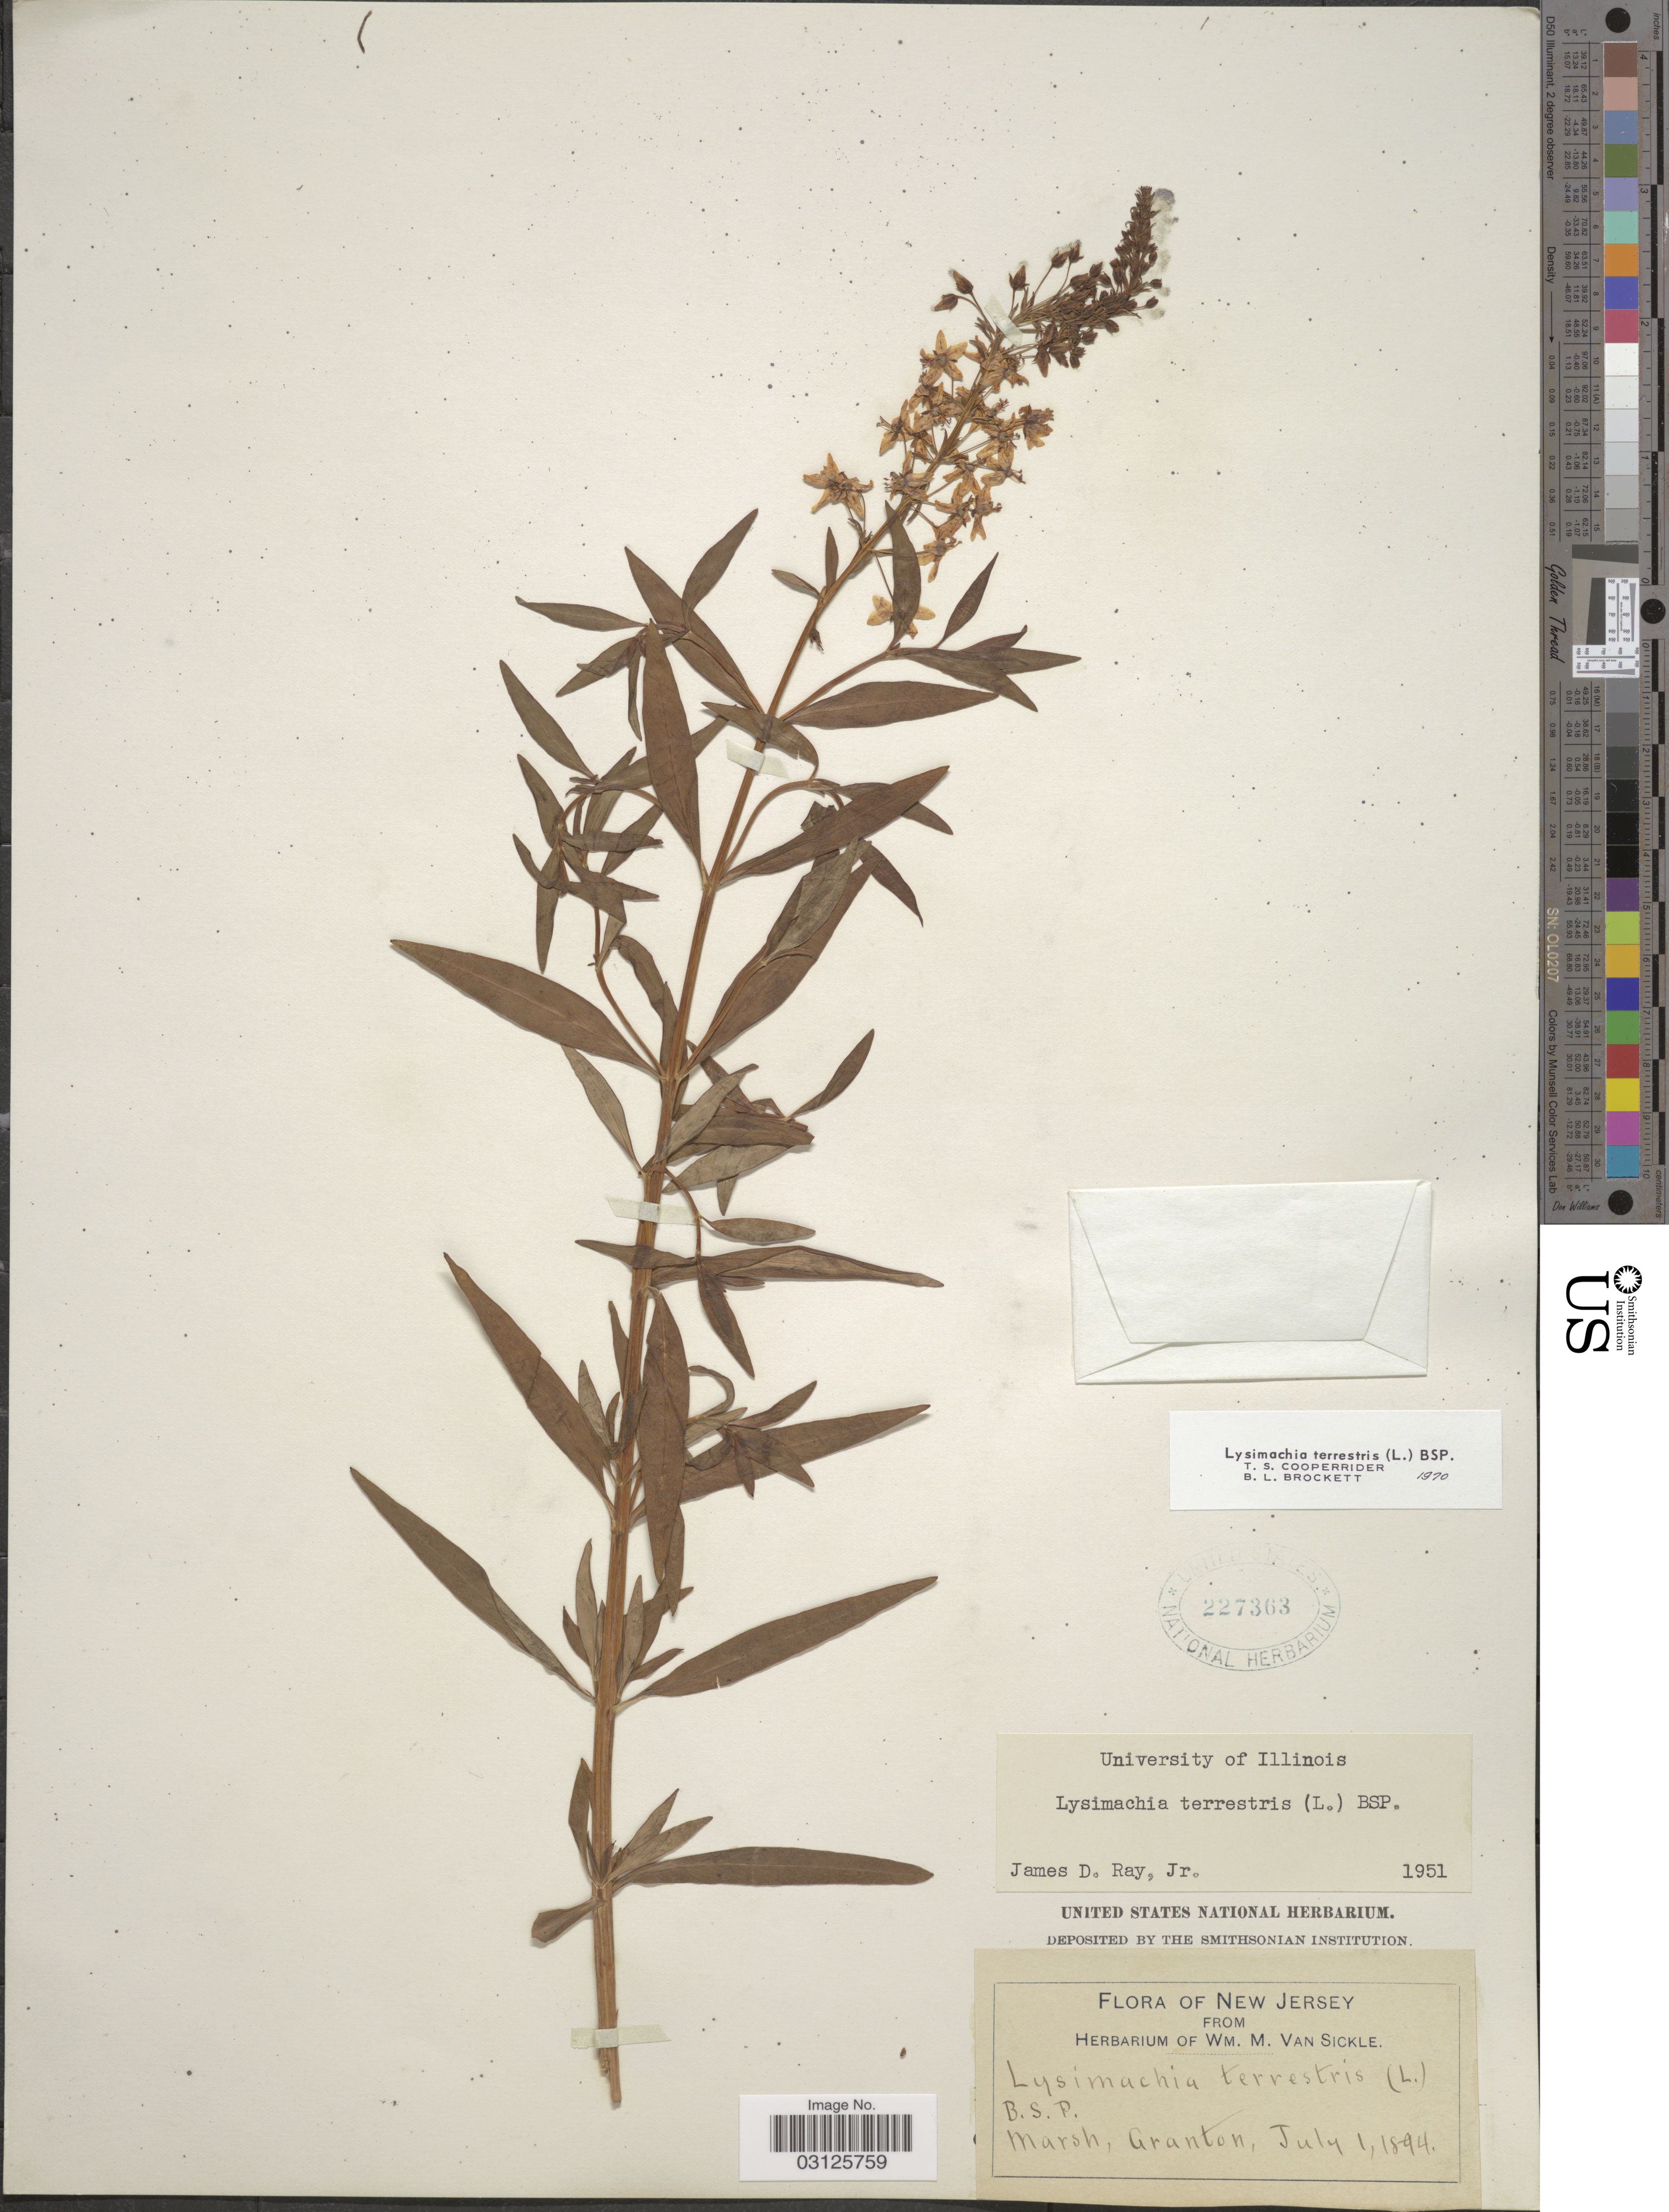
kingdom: Plantae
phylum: Tracheophyta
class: Magnoliopsida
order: Ericales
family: Primulaceae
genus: Lysimachia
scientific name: Lysimachia terrestris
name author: (L.) Britton, Stearns & Poggenb.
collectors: ex herb. Wm. M. Van Sickle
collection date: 1894-07-01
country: United States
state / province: New Jersey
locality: Granton.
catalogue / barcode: US 227363